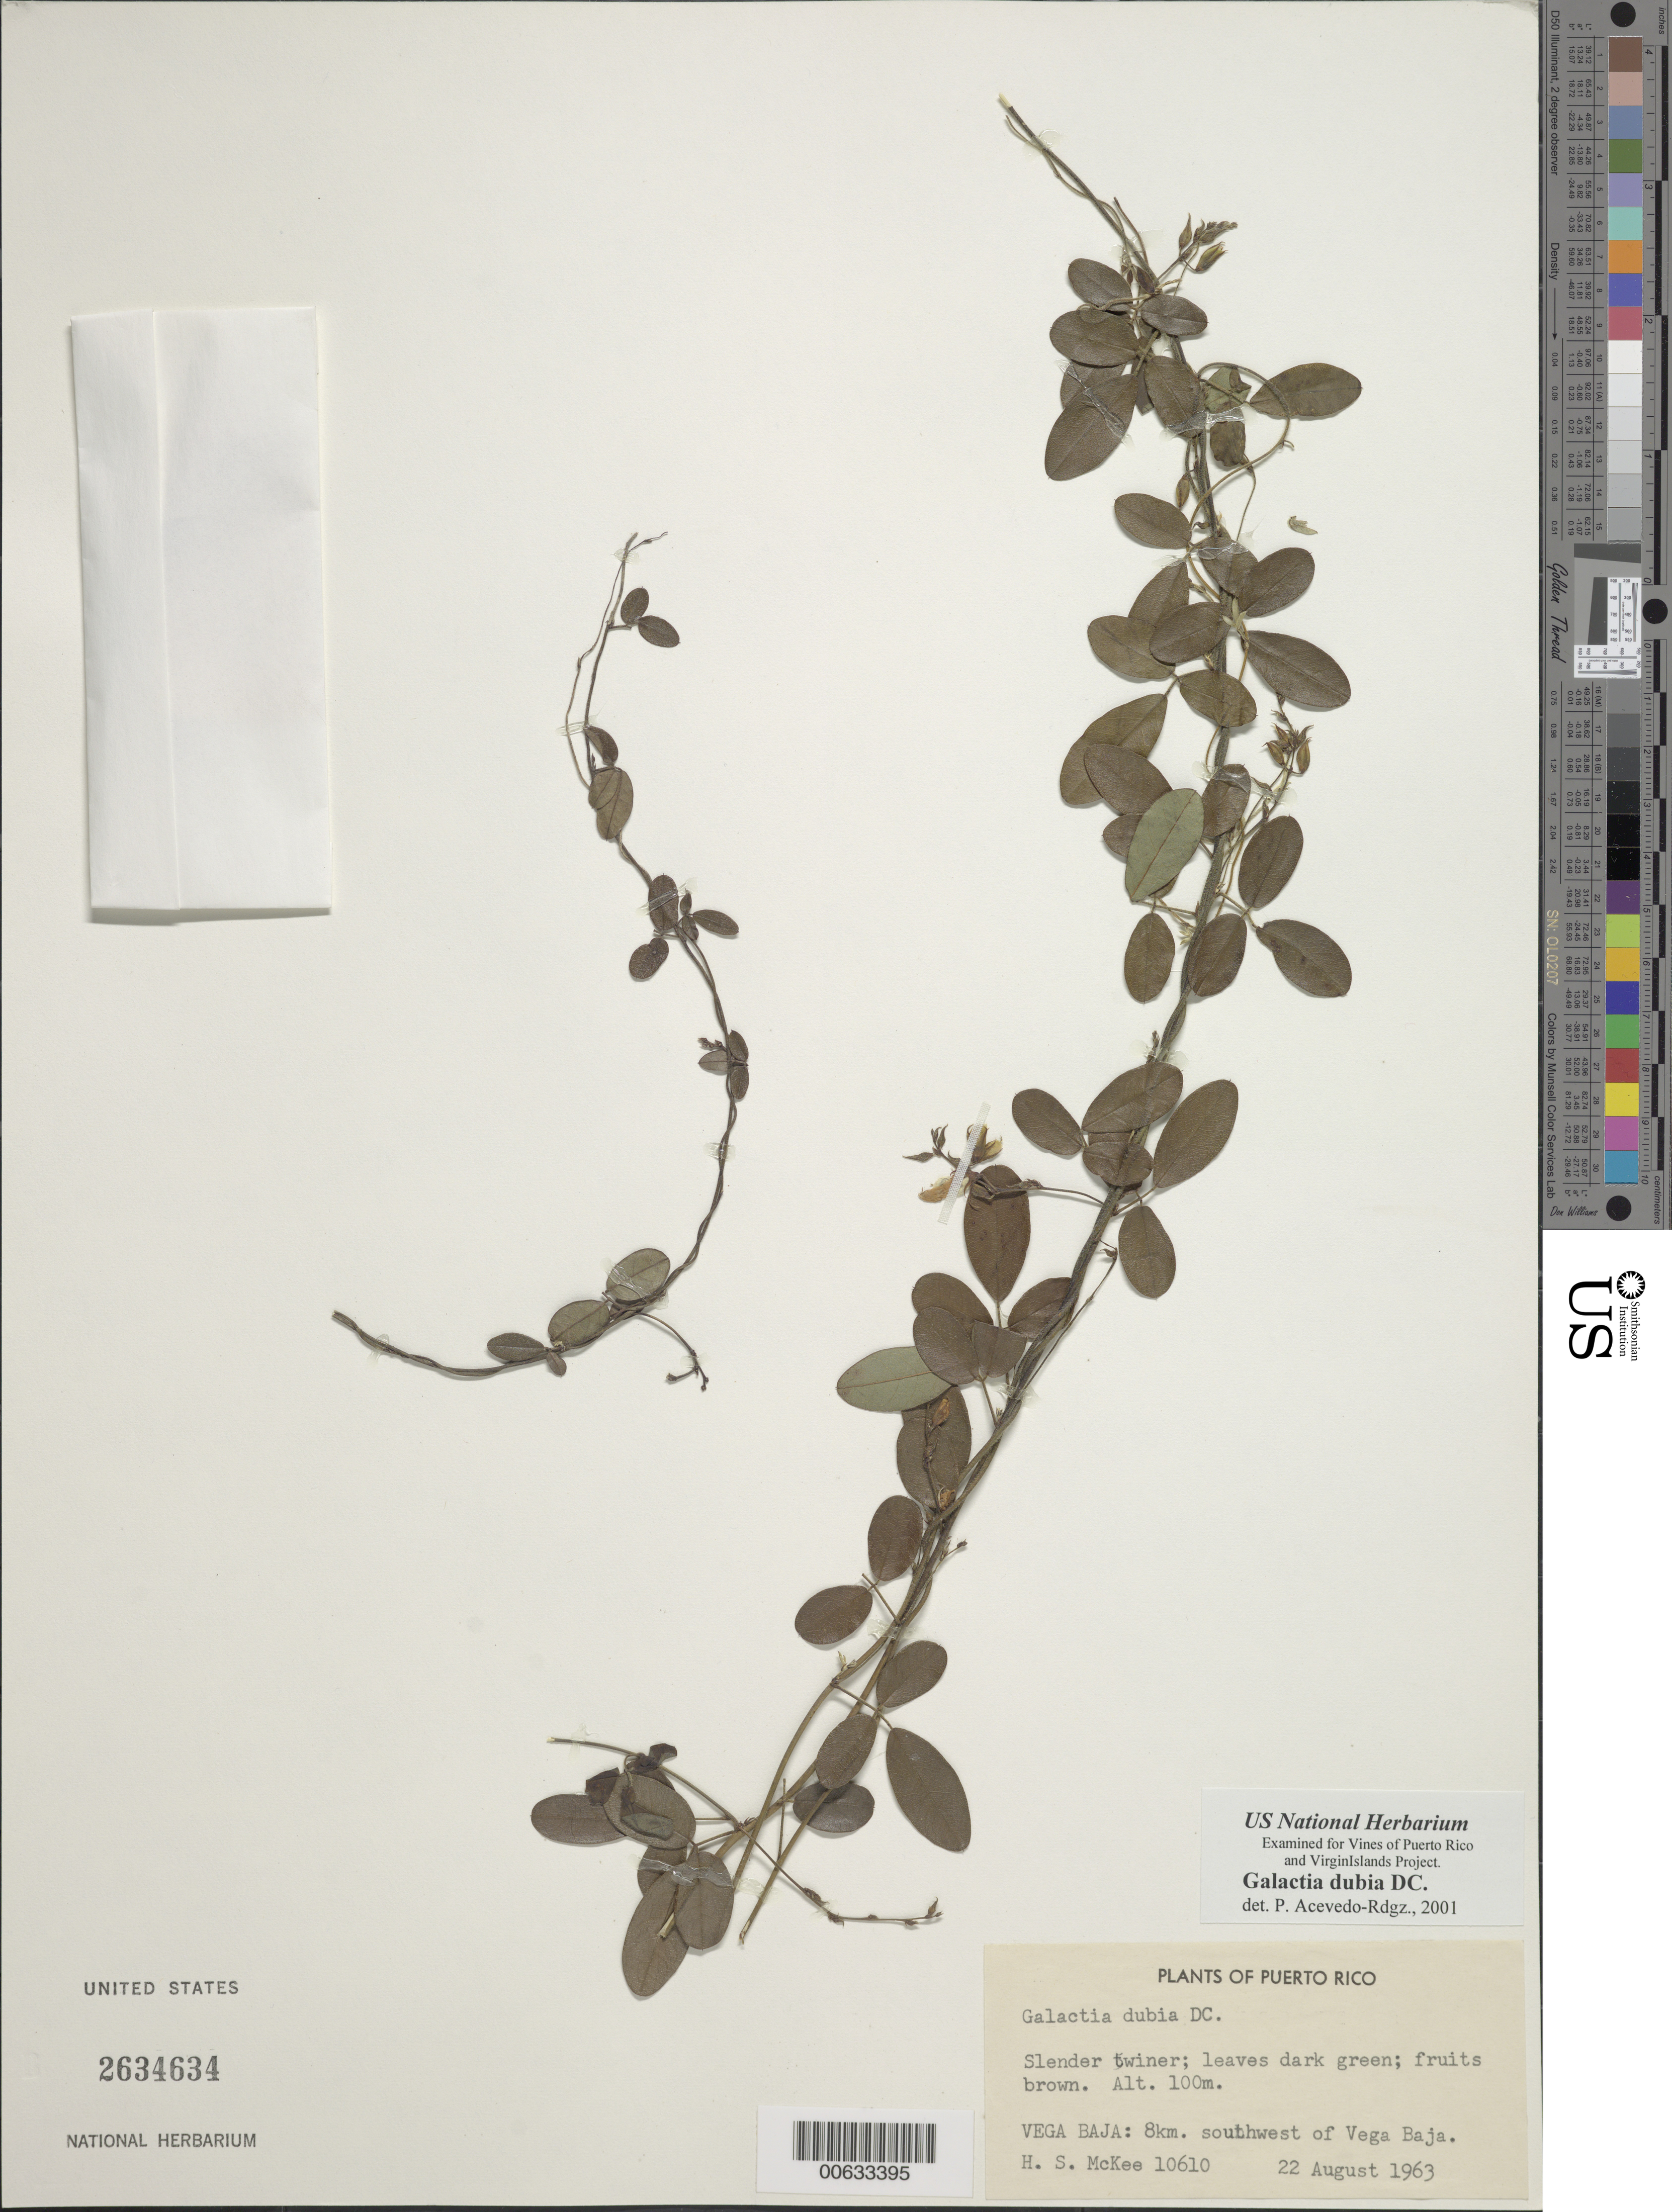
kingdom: Plantae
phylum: Tracheophyta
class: Magnoliopsida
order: Fabales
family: Fabaceae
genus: Galactia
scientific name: Galactia dubia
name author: DC.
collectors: H. S. McKee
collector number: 10610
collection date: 1963-08-22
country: Puerto Rico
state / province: Vega Baja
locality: Vega Baja: 8km. southwest of Vega Baja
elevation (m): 100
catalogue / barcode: US 2634634